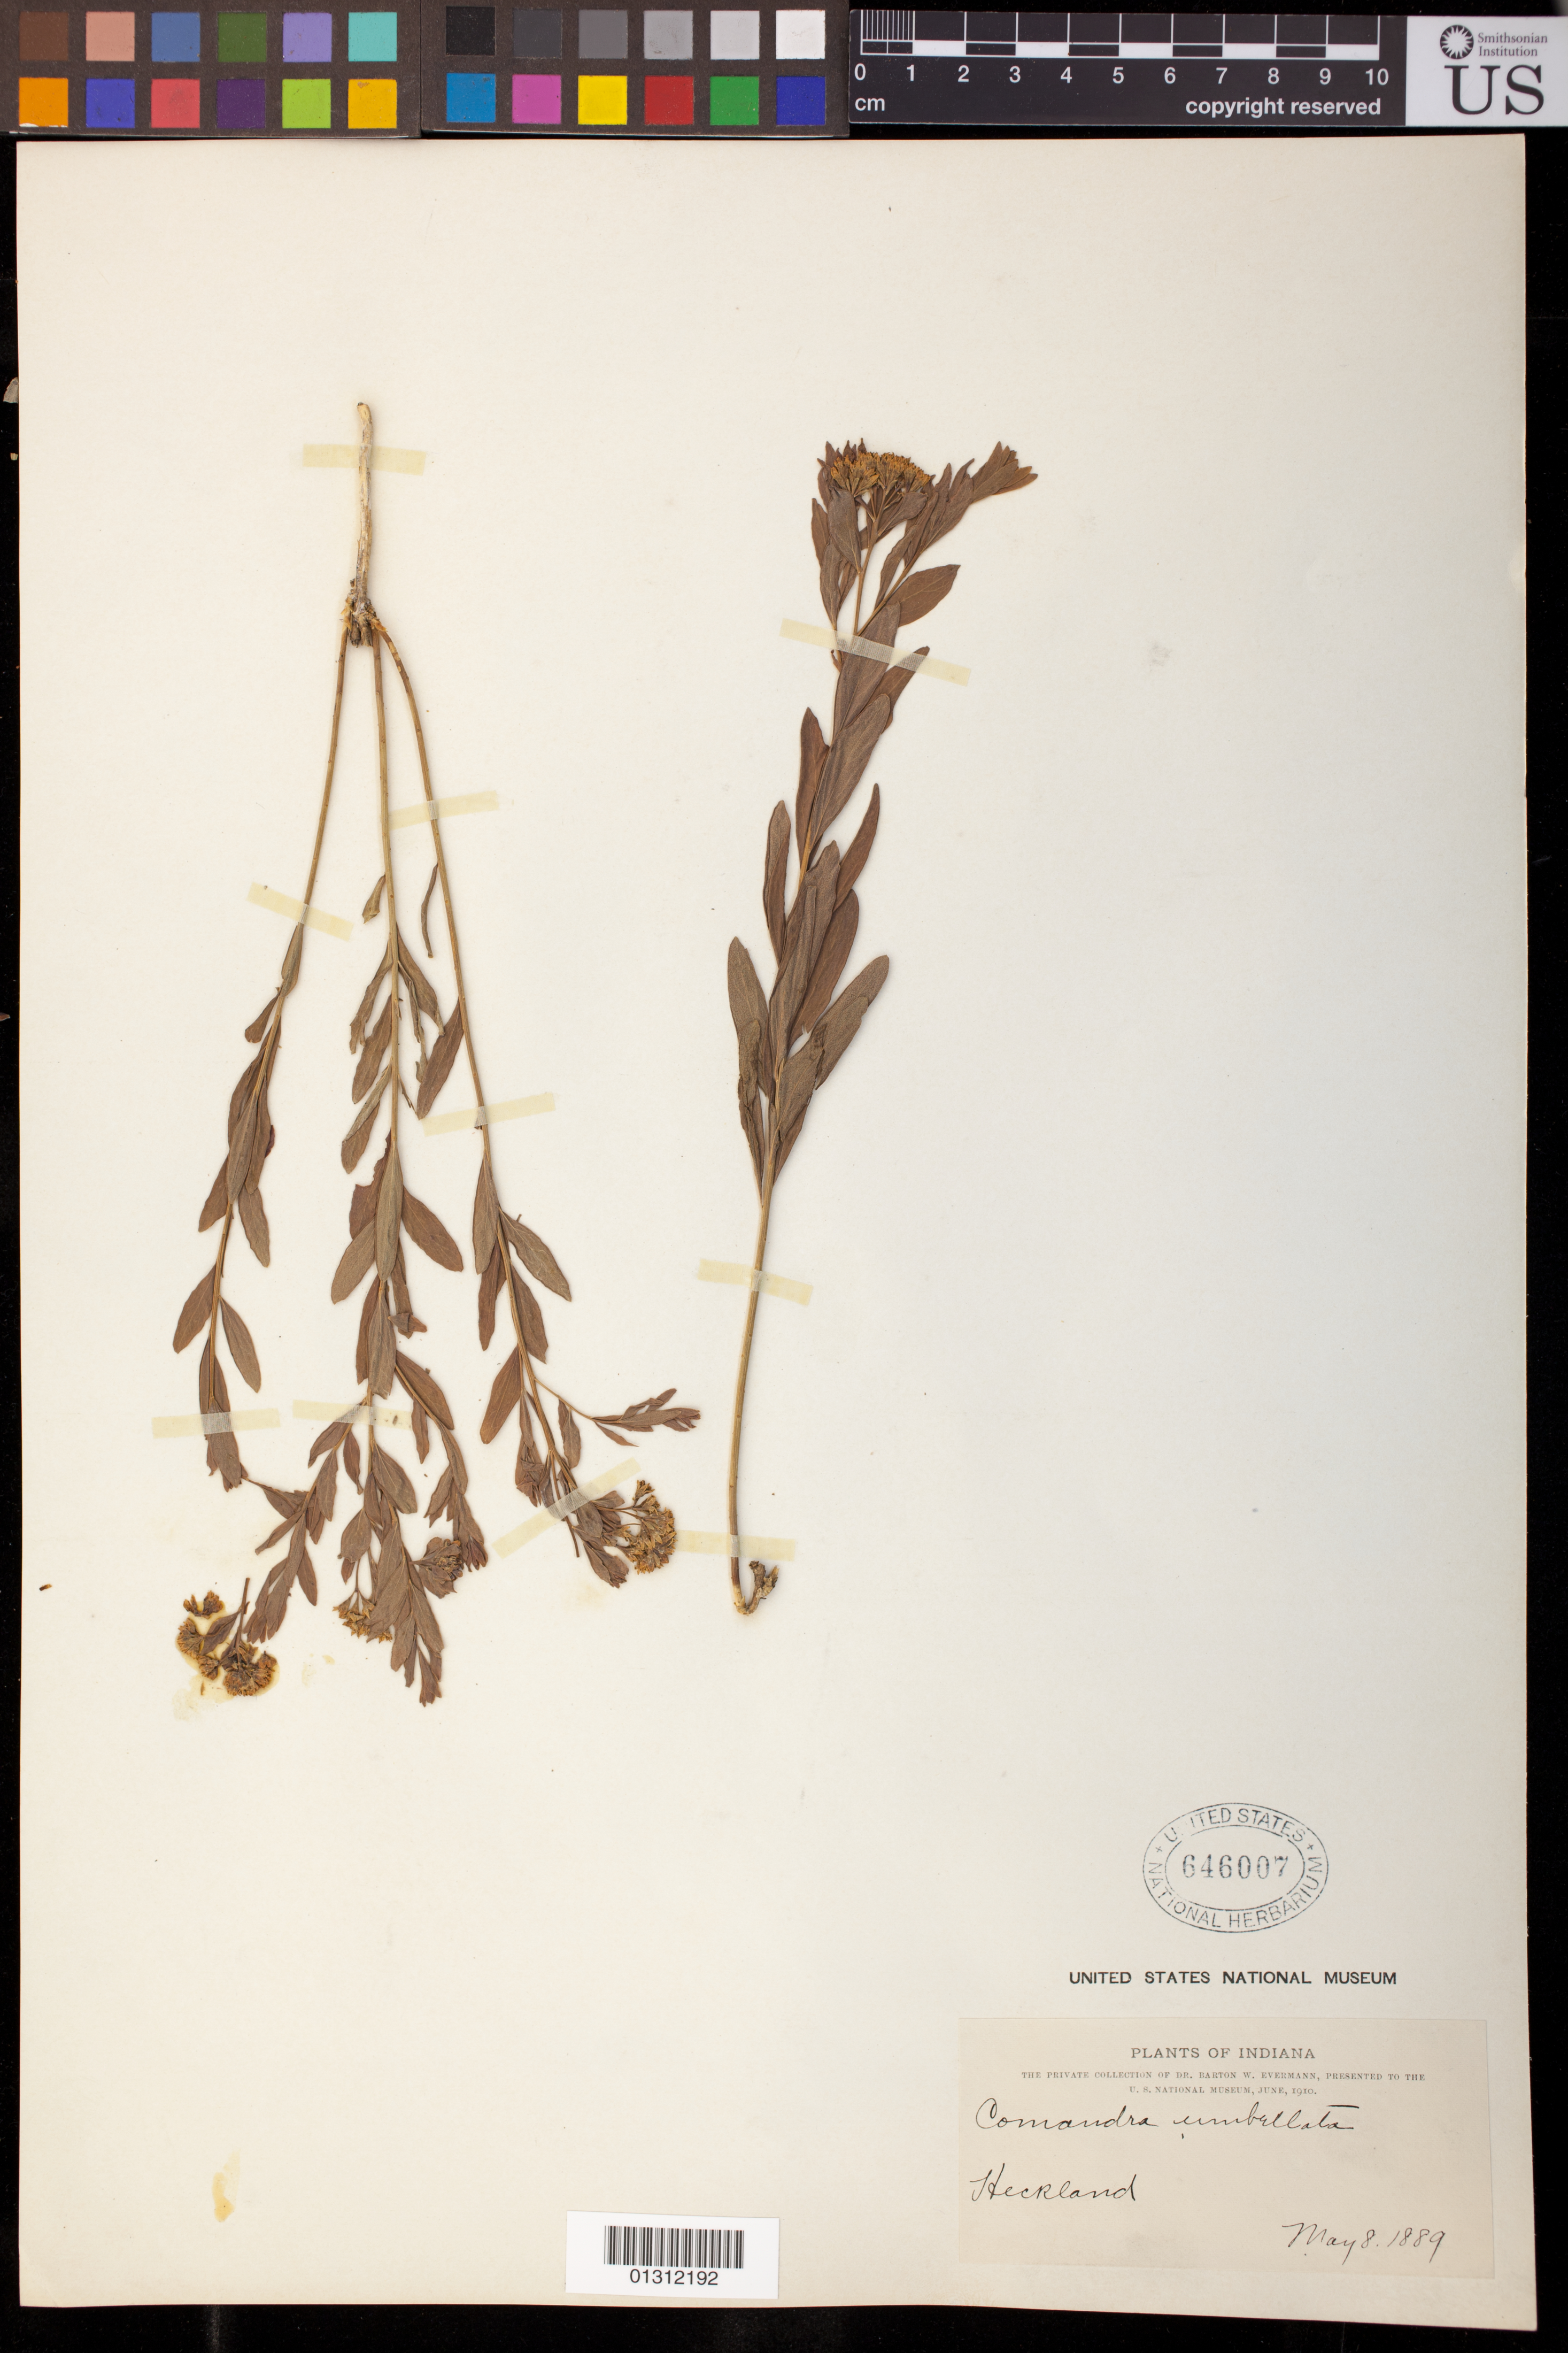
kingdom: Plantae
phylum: Tracheophyta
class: Magnoliopsida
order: Santalales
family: Comandraceae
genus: Comandra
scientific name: Comandra umbellata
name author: (L.) Nutt.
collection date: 1889-05-08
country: United States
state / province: Indiana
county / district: Vigo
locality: Heckland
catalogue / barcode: US 646007